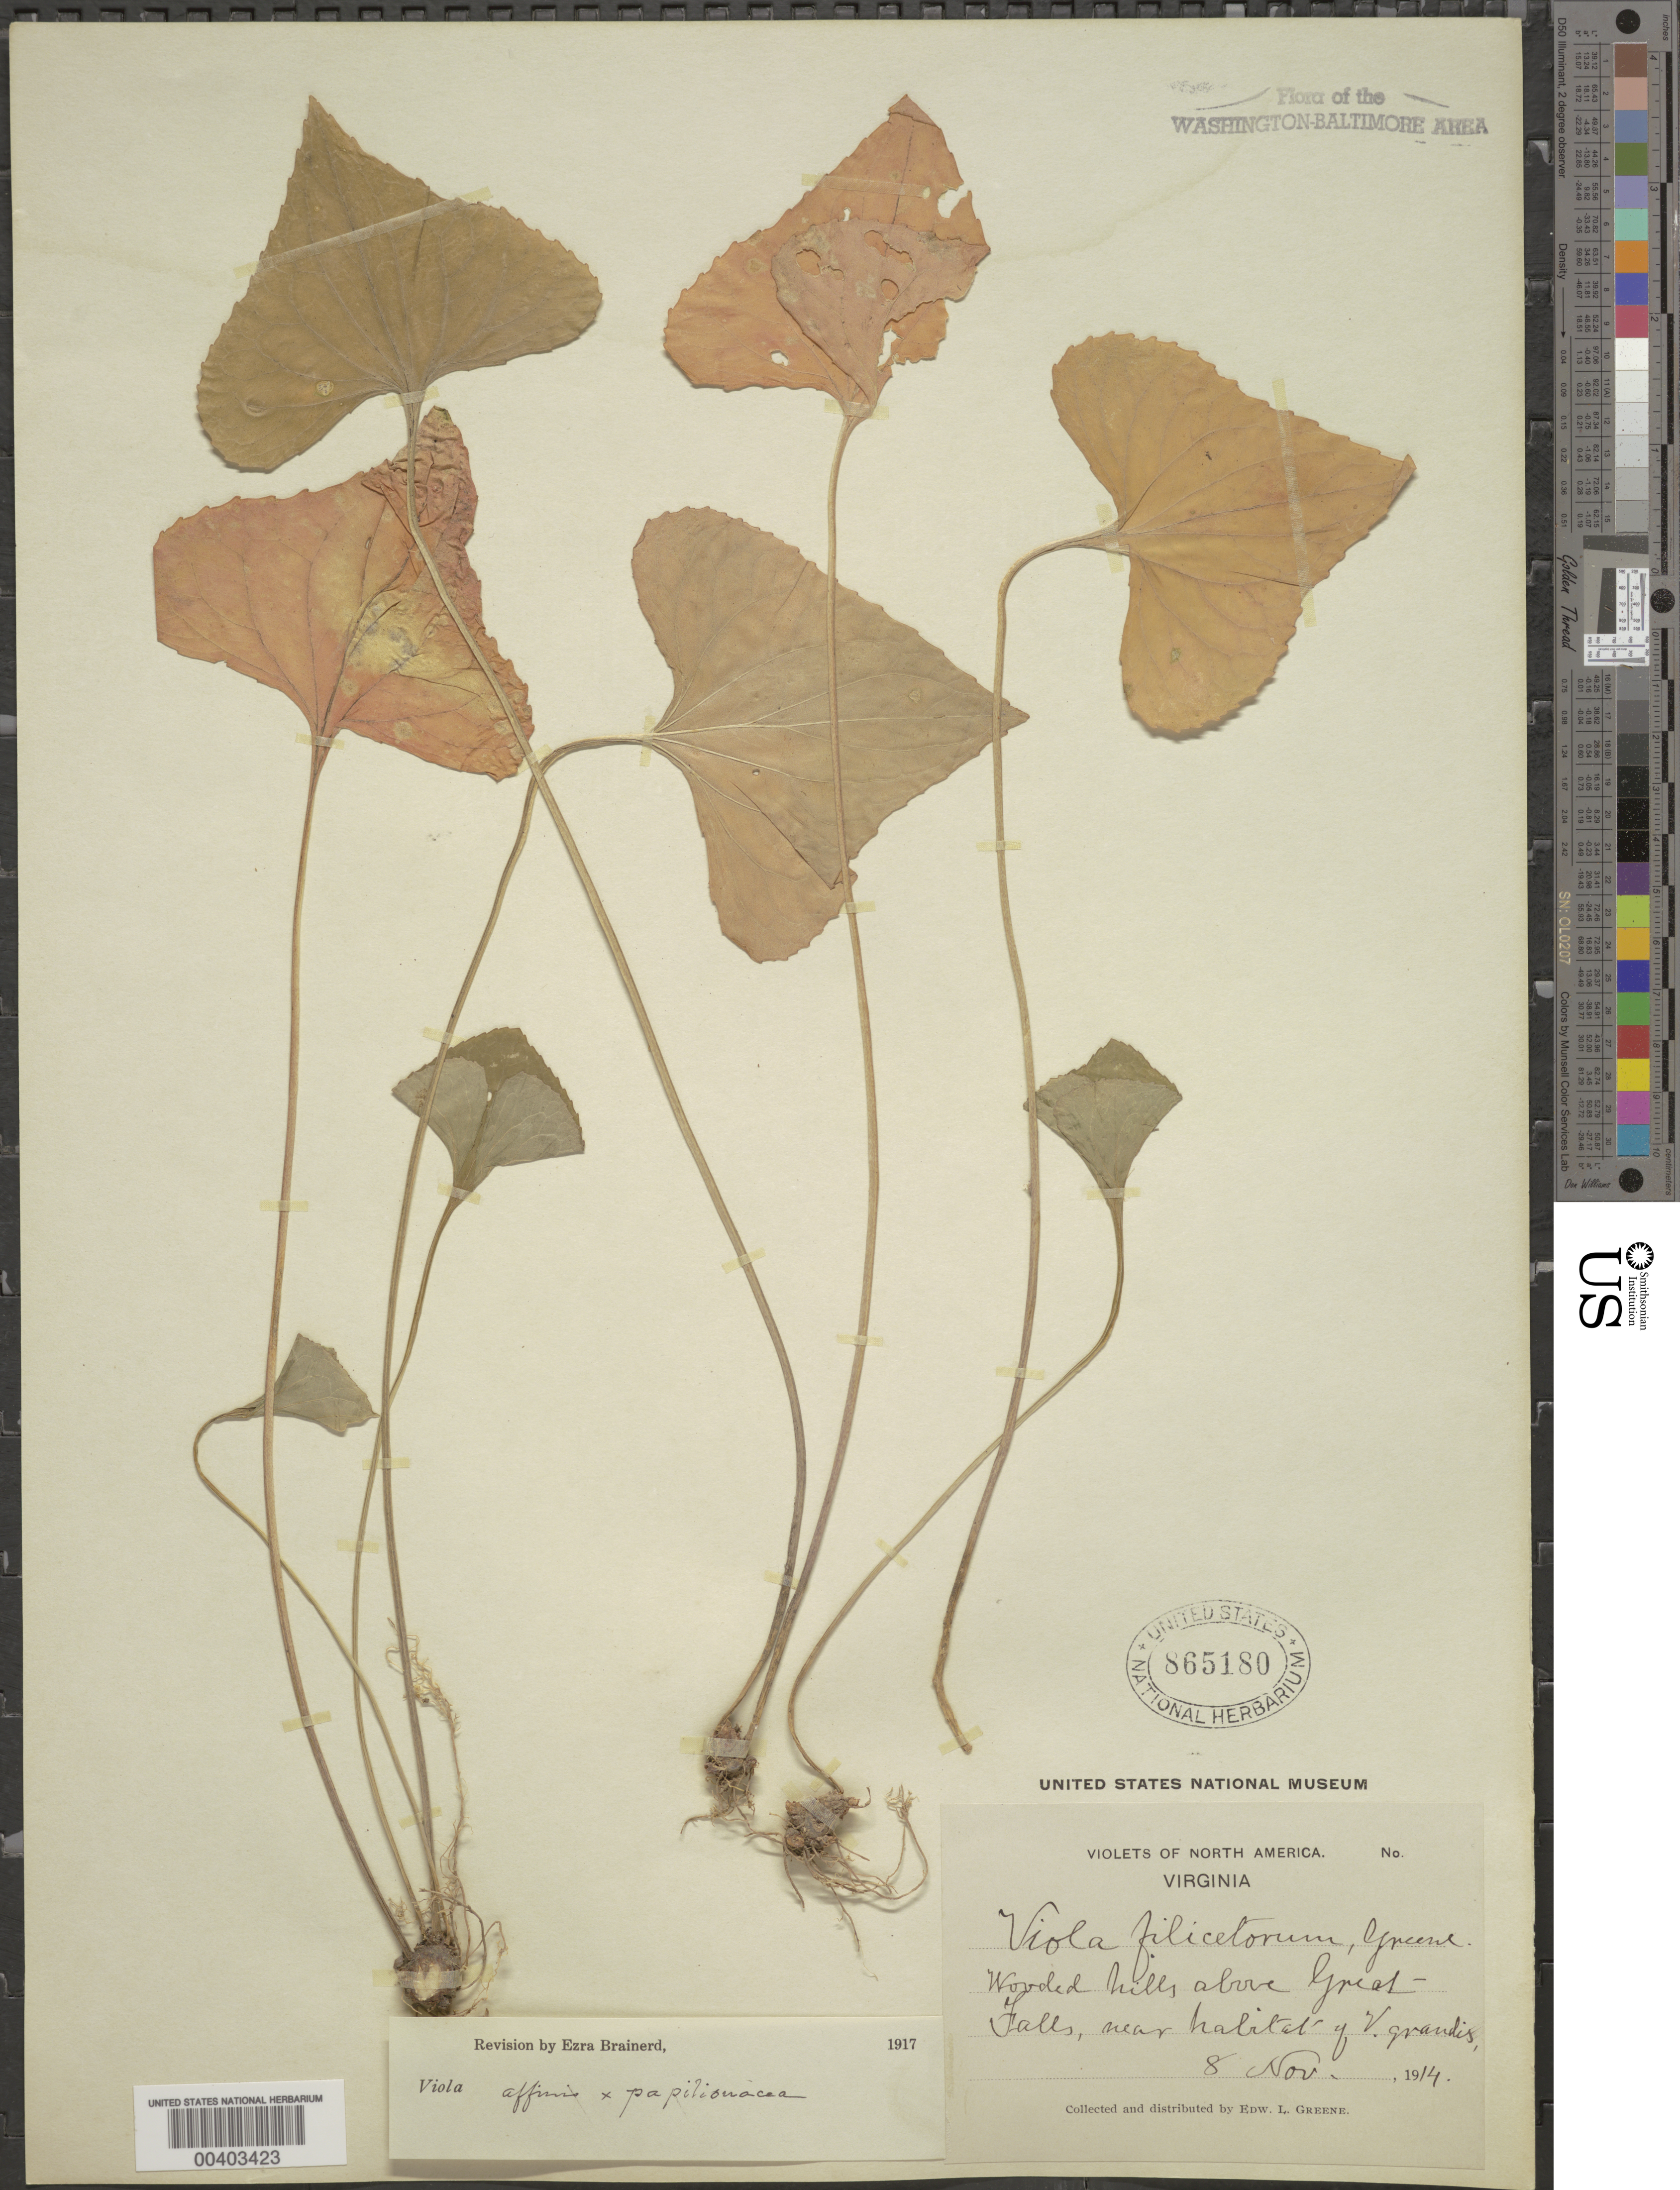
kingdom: Plantae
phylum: Tracheophyta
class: Magnoliopsida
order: Malpighiales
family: Violaceae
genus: Viola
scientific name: Viola sororia var. affinis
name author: (LeConte) McKinney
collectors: E. L. Greene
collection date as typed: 08 Nov 1914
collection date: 1914-11-08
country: United States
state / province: Virginia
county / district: Fairfax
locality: Great Falls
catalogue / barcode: US 865180